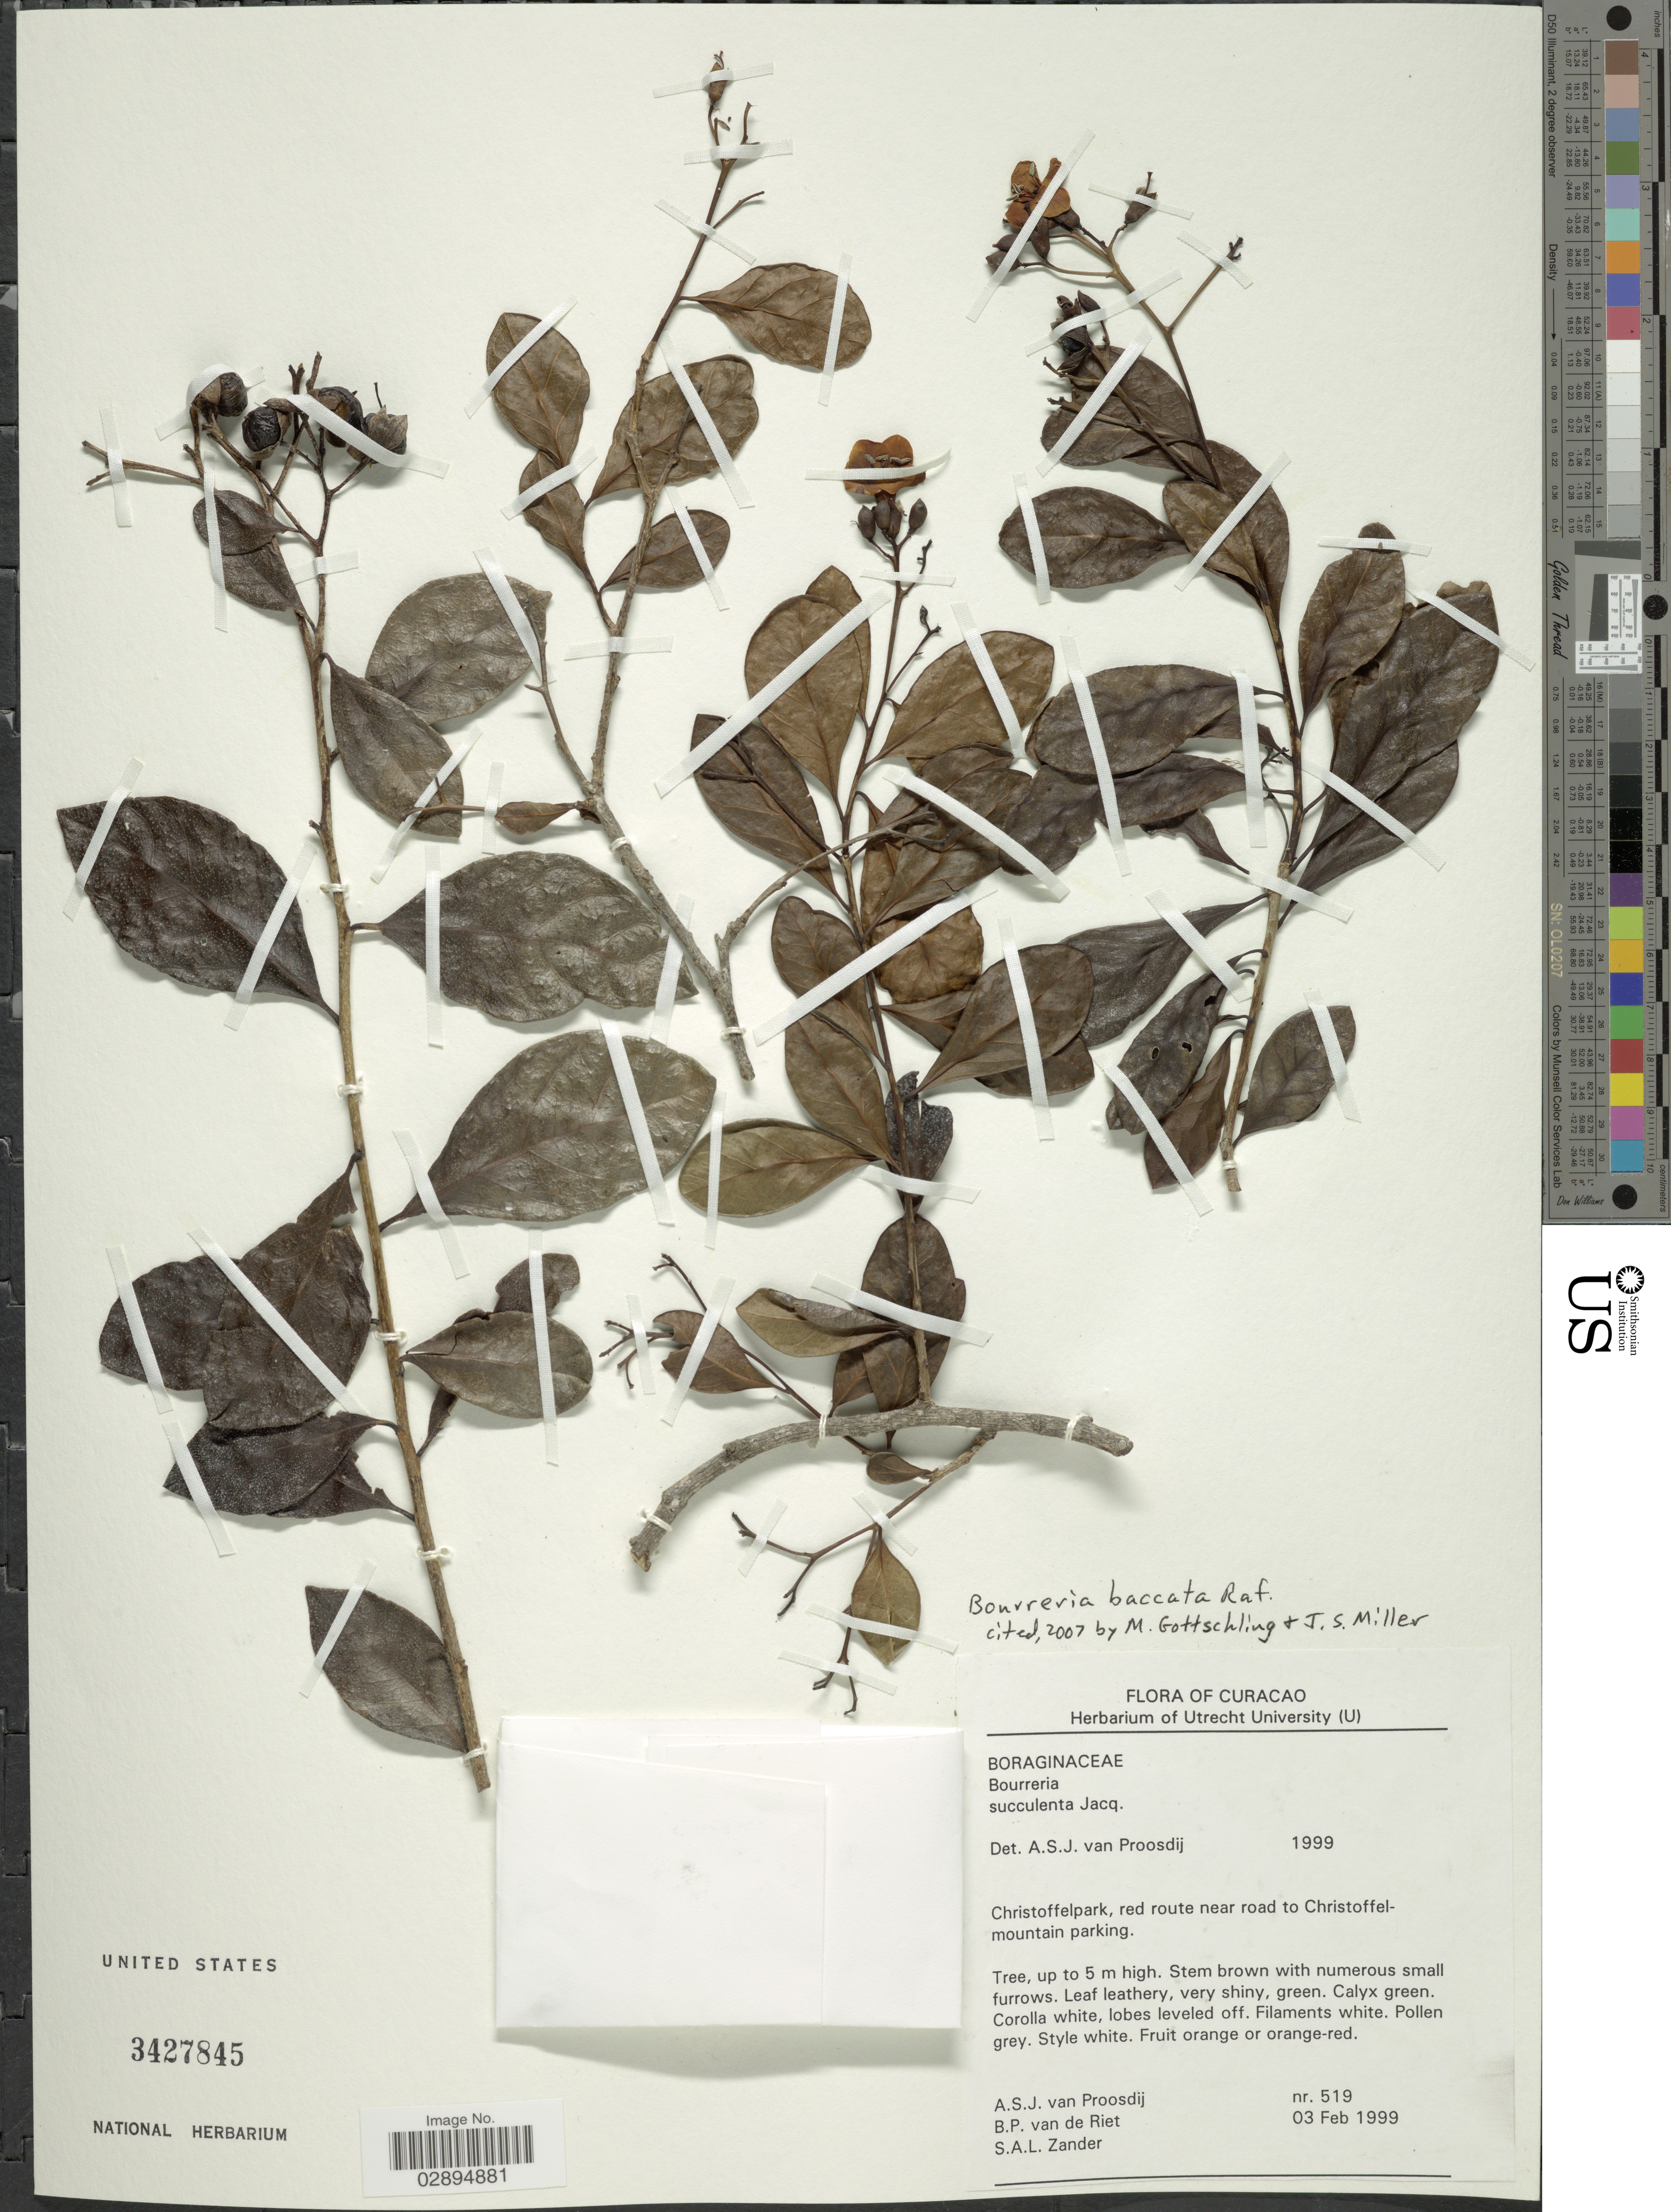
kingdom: Plantae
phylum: Tracheophyta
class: Magnoliopsida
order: Boraginales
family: Ehretiaceae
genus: Bourreria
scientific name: Bourreria baccata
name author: Raf.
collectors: A. Proosdij, B. Riet & S. Zander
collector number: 519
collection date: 1999-02-03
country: Curaçao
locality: Curacao. Christoffelpark, red route near road to Christoffel-mountain parking.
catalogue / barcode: US 3427845